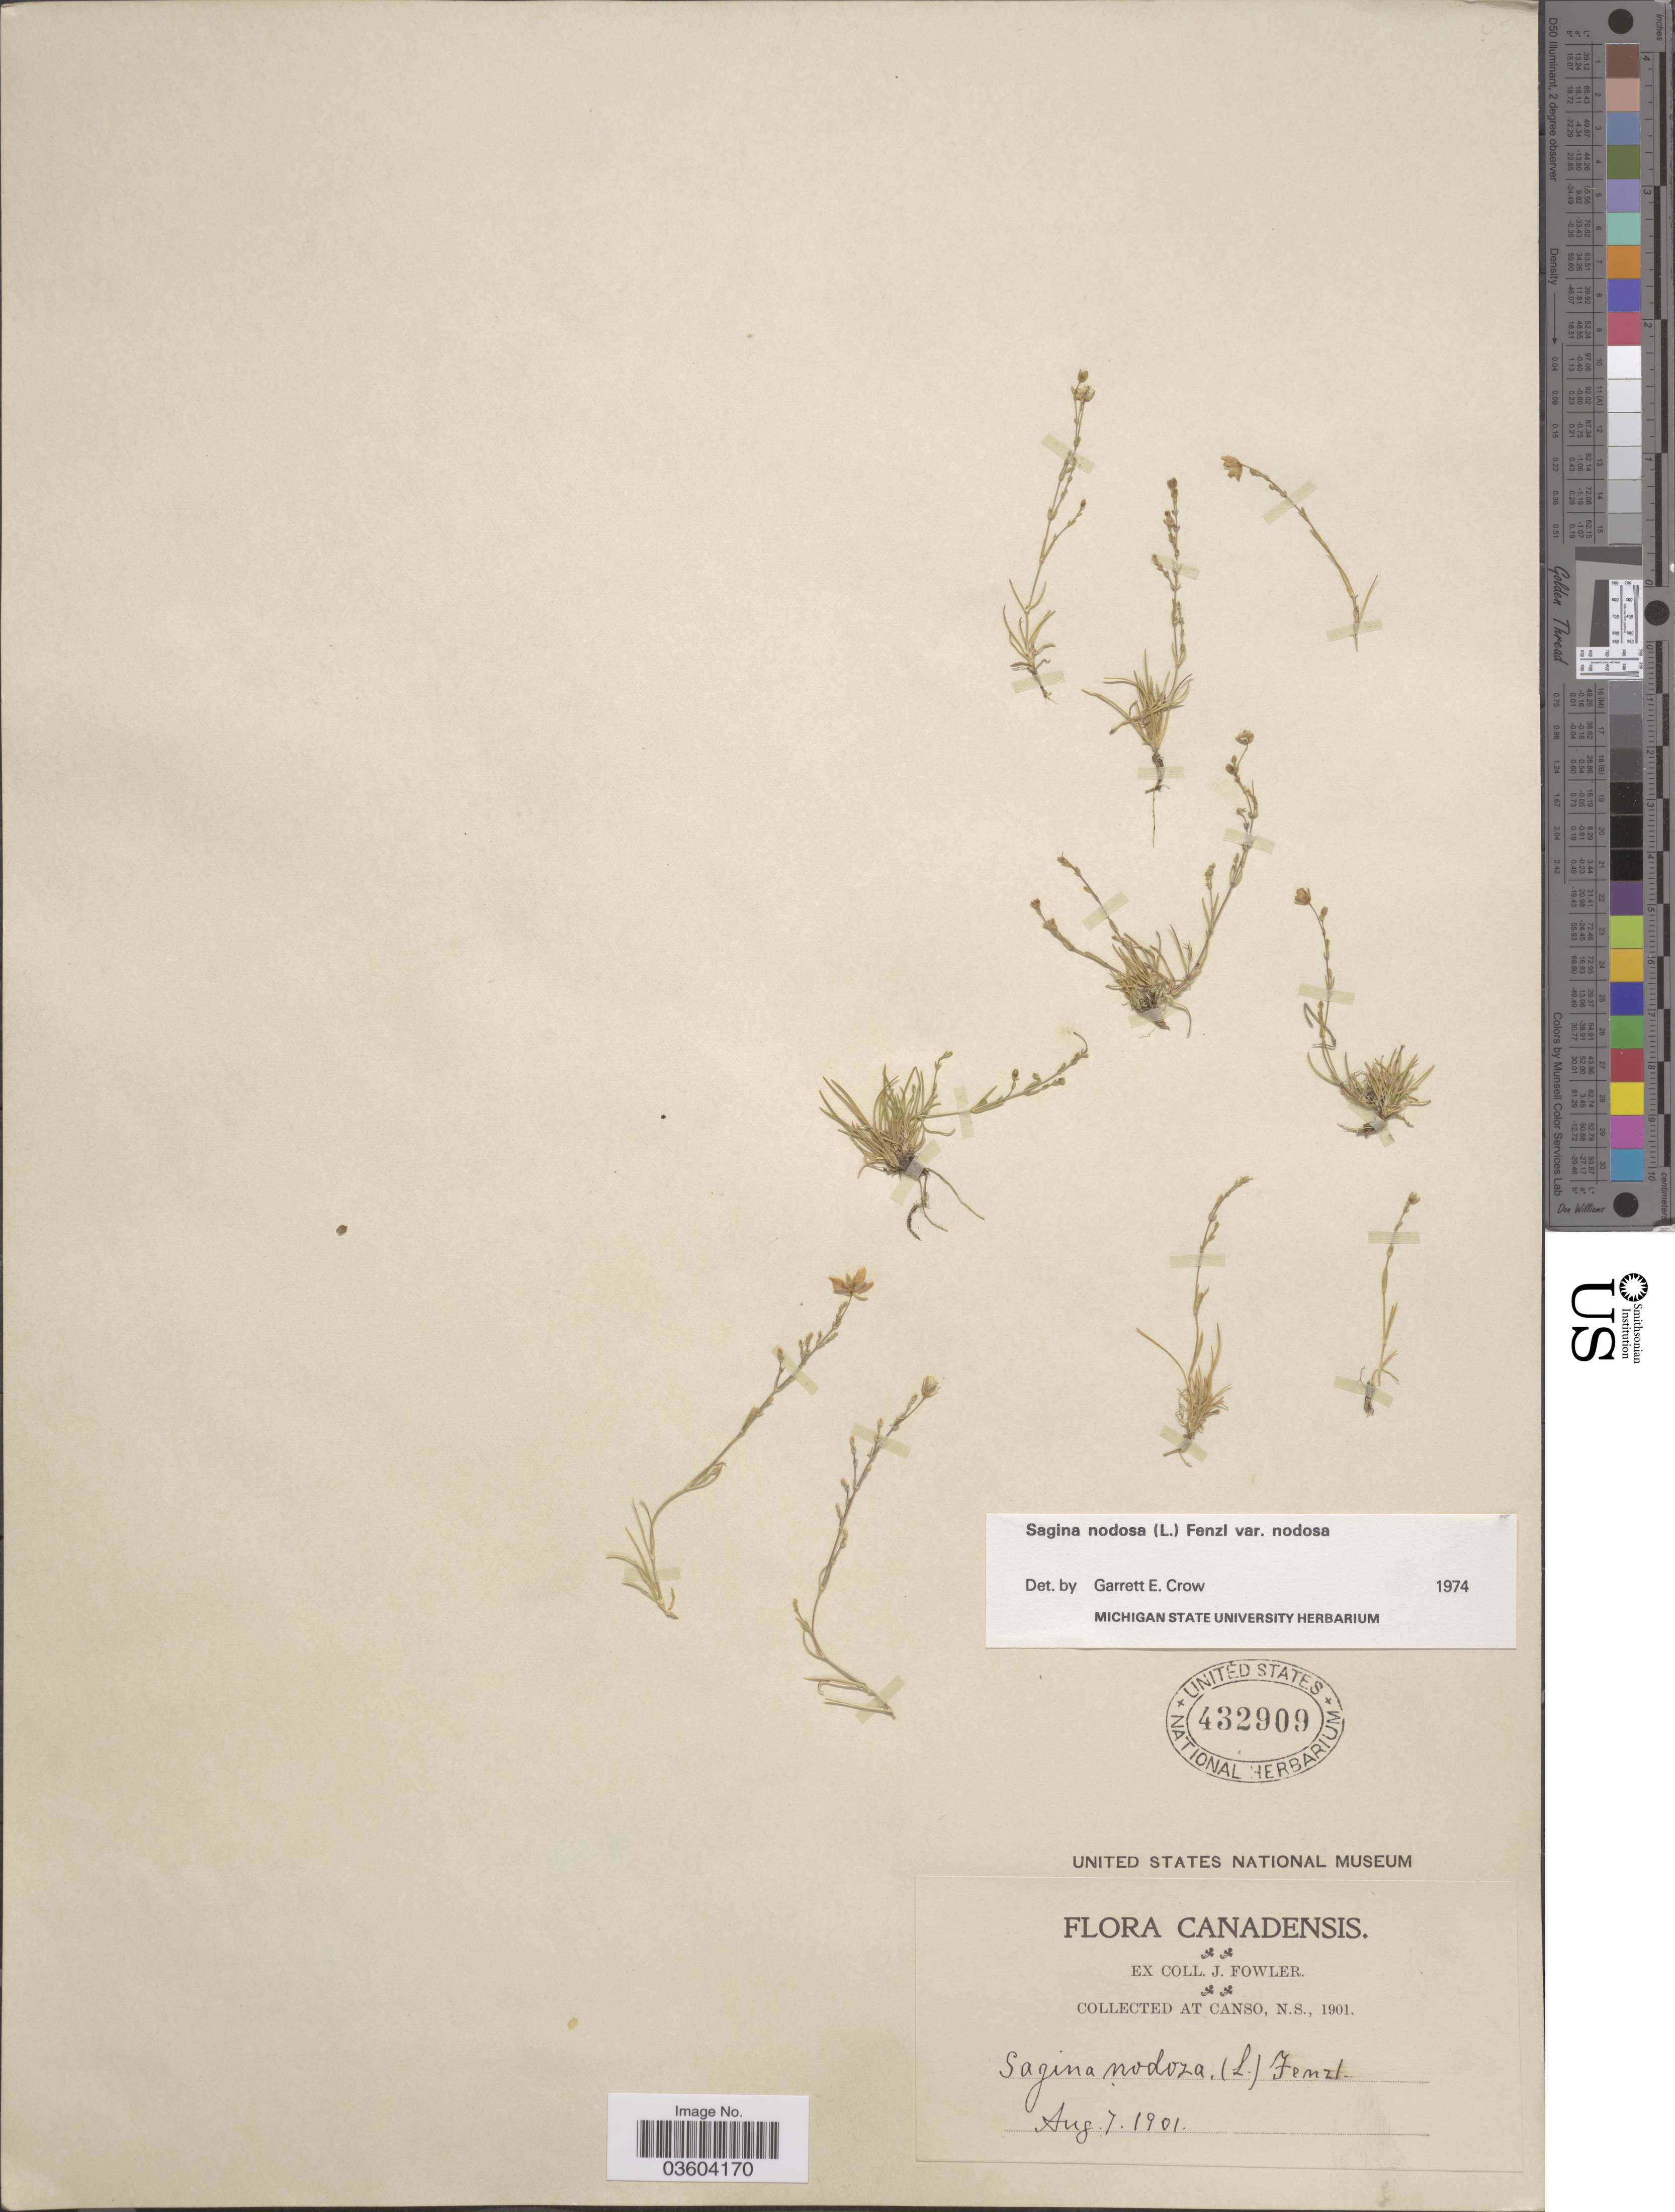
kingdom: Plantae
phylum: Tracheophyta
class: Magnoliopsida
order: Caryophyllales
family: Caryophyllaceae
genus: Sagina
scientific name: Sagina nodosa var. nodosa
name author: (L.) Fenzl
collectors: J. Fowler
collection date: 1901-08-07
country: Canada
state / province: Nova Scotia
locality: Canso.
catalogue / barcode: US 432909